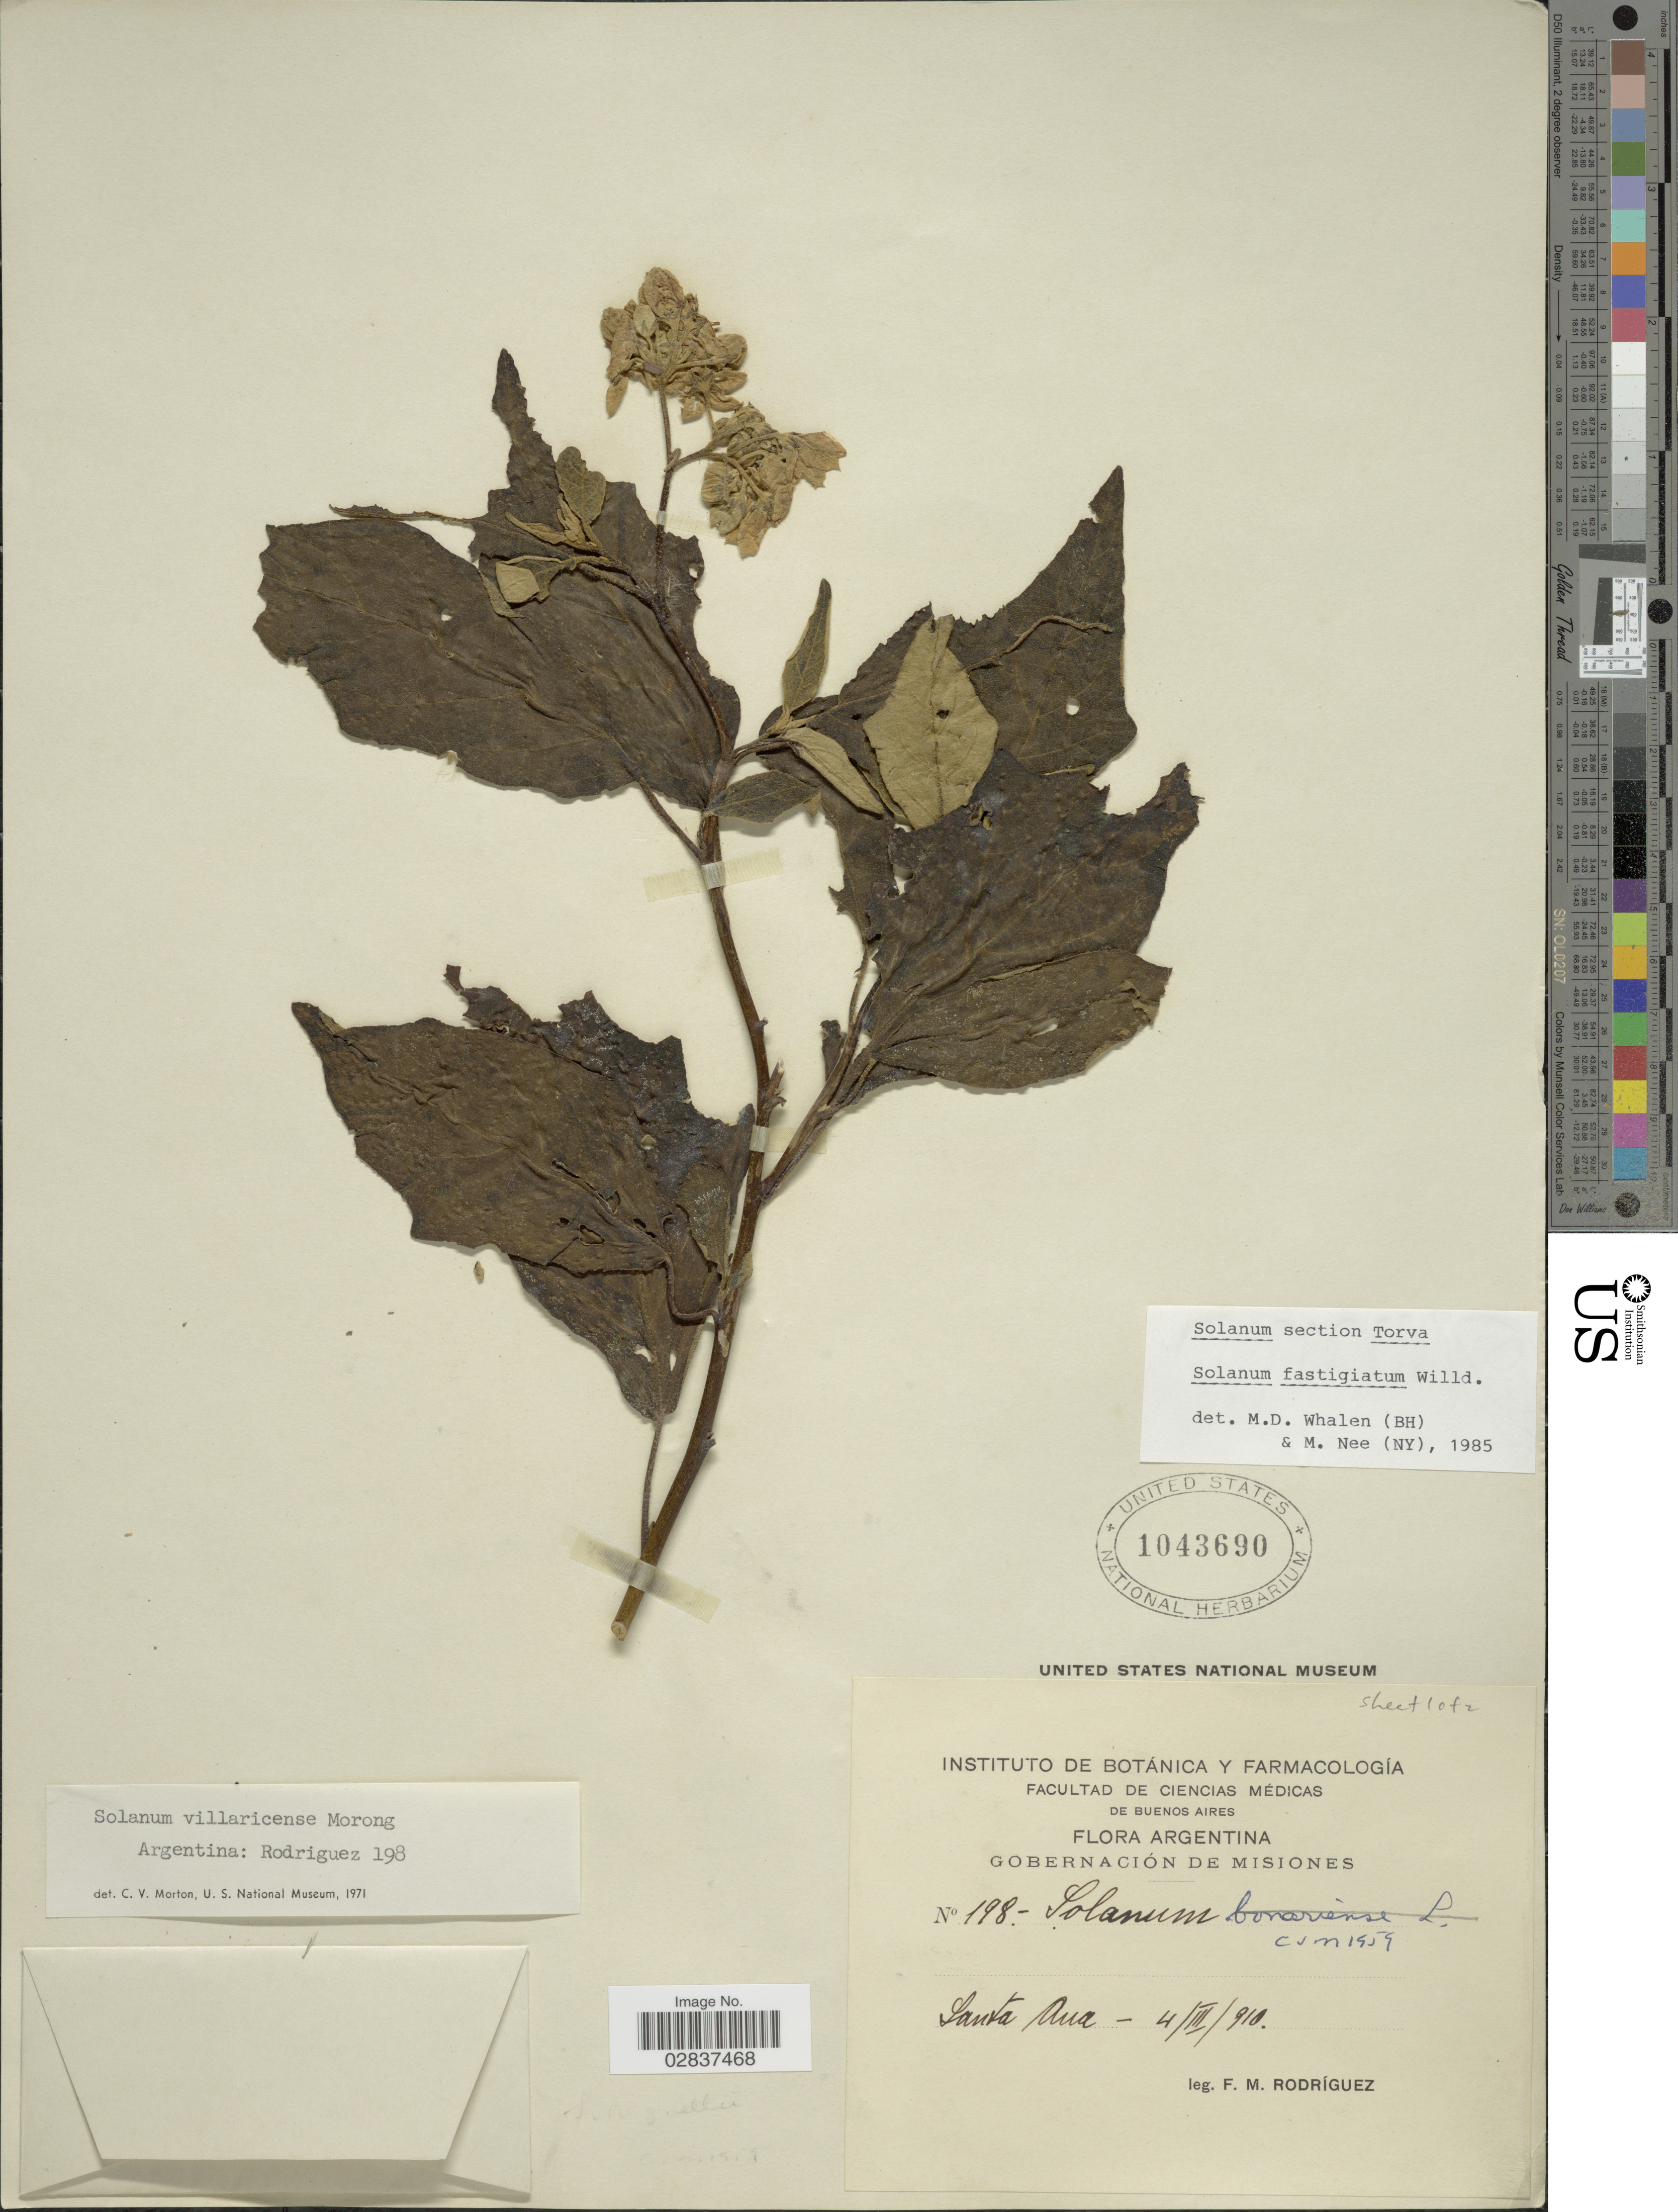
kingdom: Plantae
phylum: Tracheophyta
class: Magnoliopsida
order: Solanales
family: Solanaceae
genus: Solanum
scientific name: Solanum fastigiatum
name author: Willd.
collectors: F. M. Rodriguez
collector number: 198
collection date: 1910-03-04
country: Argentina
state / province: Misiones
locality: Gobernación de Misiones. Santa Ana.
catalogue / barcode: US 1043690